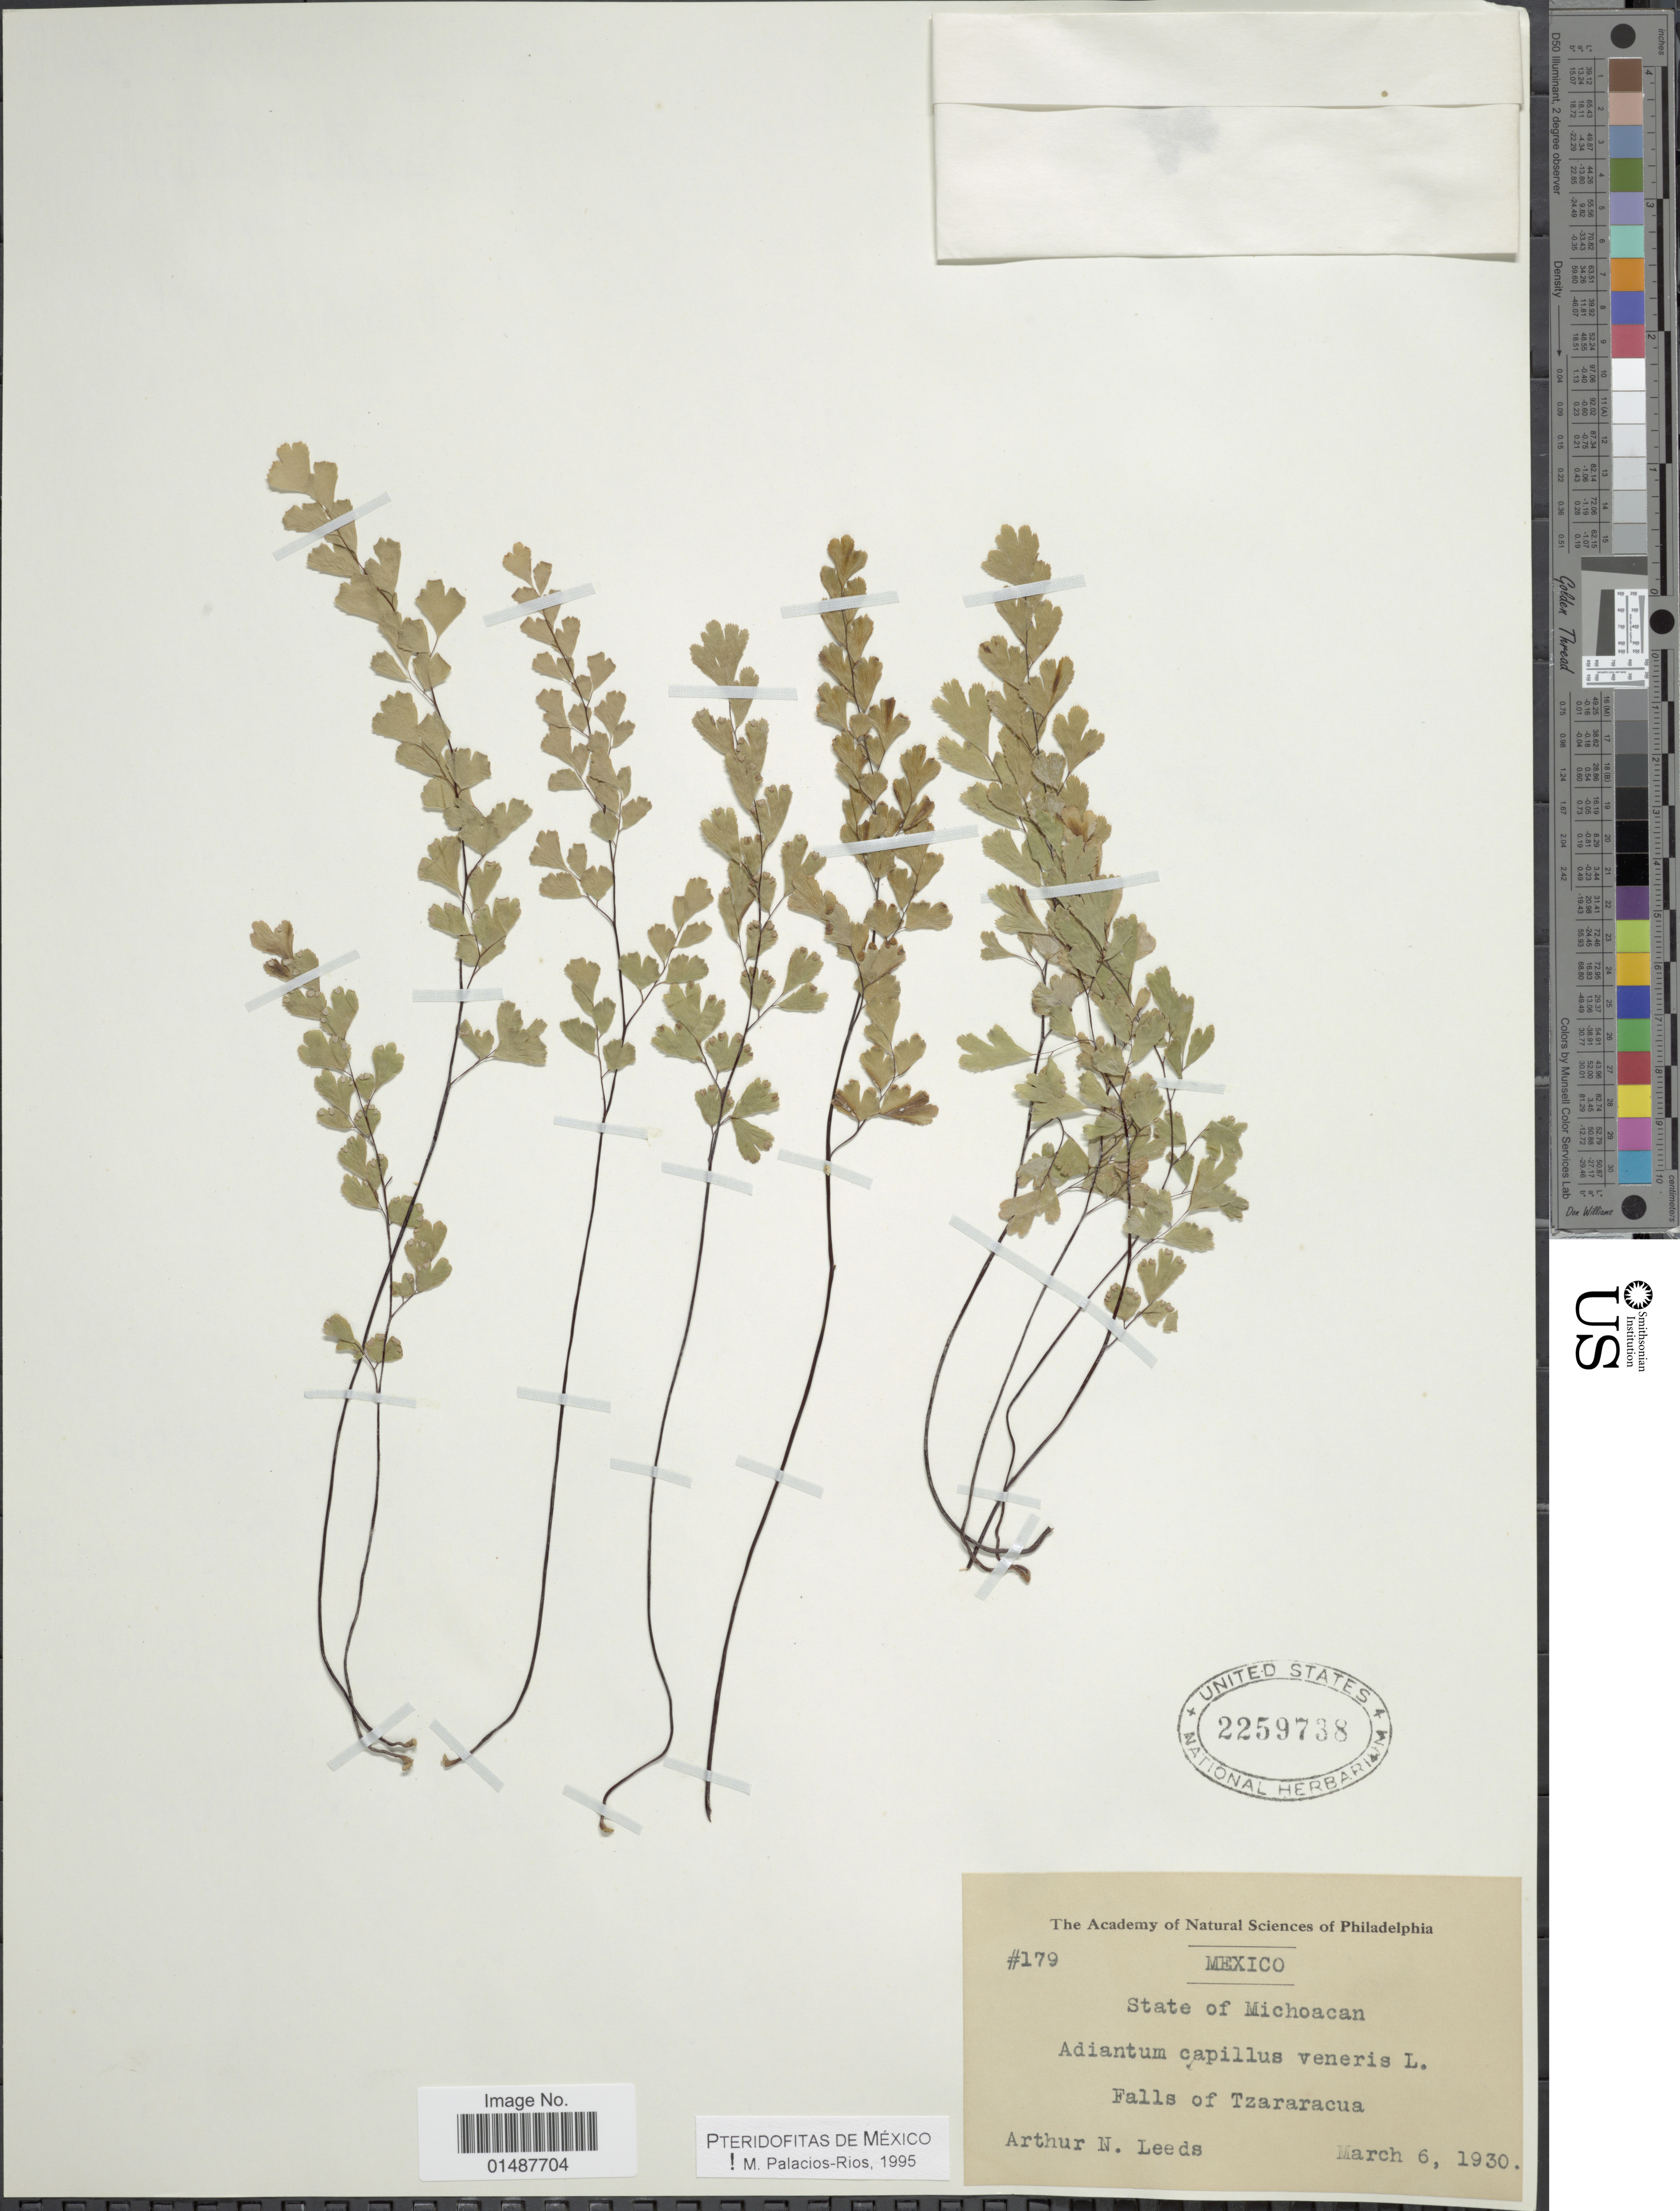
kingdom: Plantae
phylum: Tracheophyta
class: Polypodiopsida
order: Polypodiales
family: Pteridaceae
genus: Adiantum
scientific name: Adiantum capillus-veneris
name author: L.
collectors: A. N. Leeds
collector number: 179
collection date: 1930-03-06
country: Mexico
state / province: Michoacán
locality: Falls of Tzararacua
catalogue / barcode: US 2259738